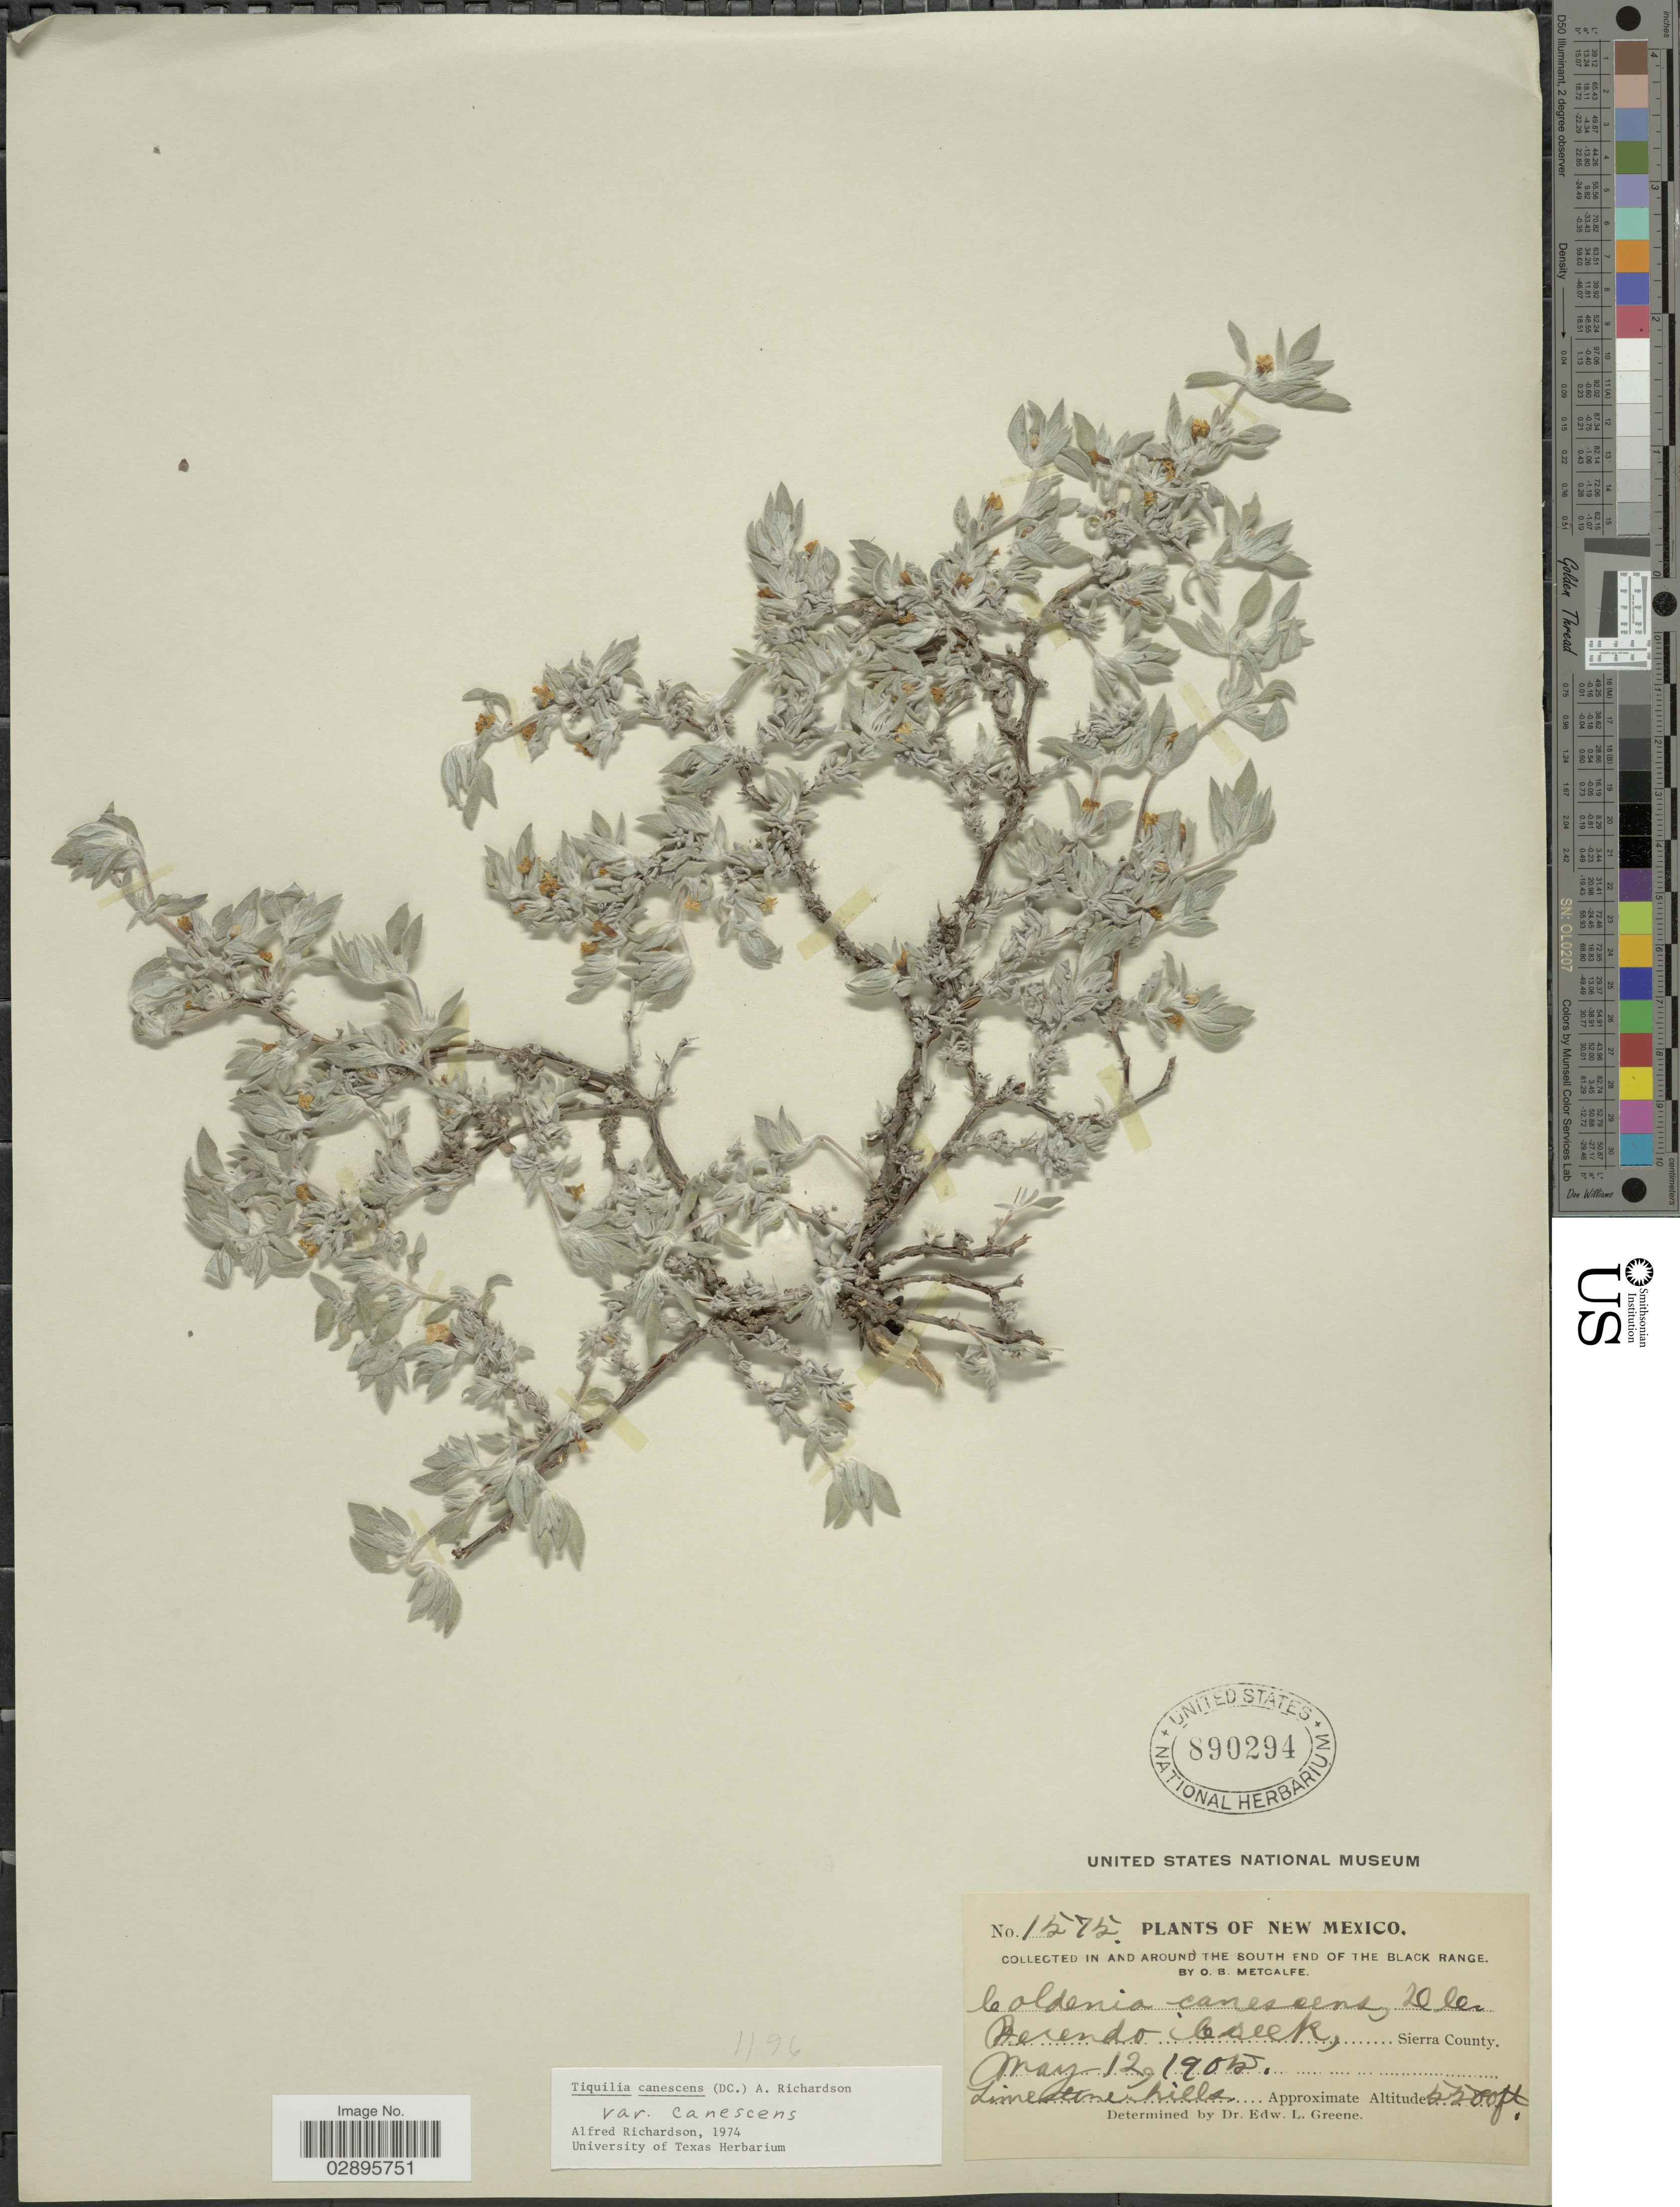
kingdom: Plantae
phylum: Tracheophyta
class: Magnoliopsida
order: Boraginales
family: Ehretiaceae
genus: Tiquilia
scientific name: Tiquilia canescens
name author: (A. DC.) A.T. Richardson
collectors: O. B. Metcalfe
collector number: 1575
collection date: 1905-05-12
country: United States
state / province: New Mexico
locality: In and arount the south end of the Black Range. Berendo Creek. Sierra County.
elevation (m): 1676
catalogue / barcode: US 890294